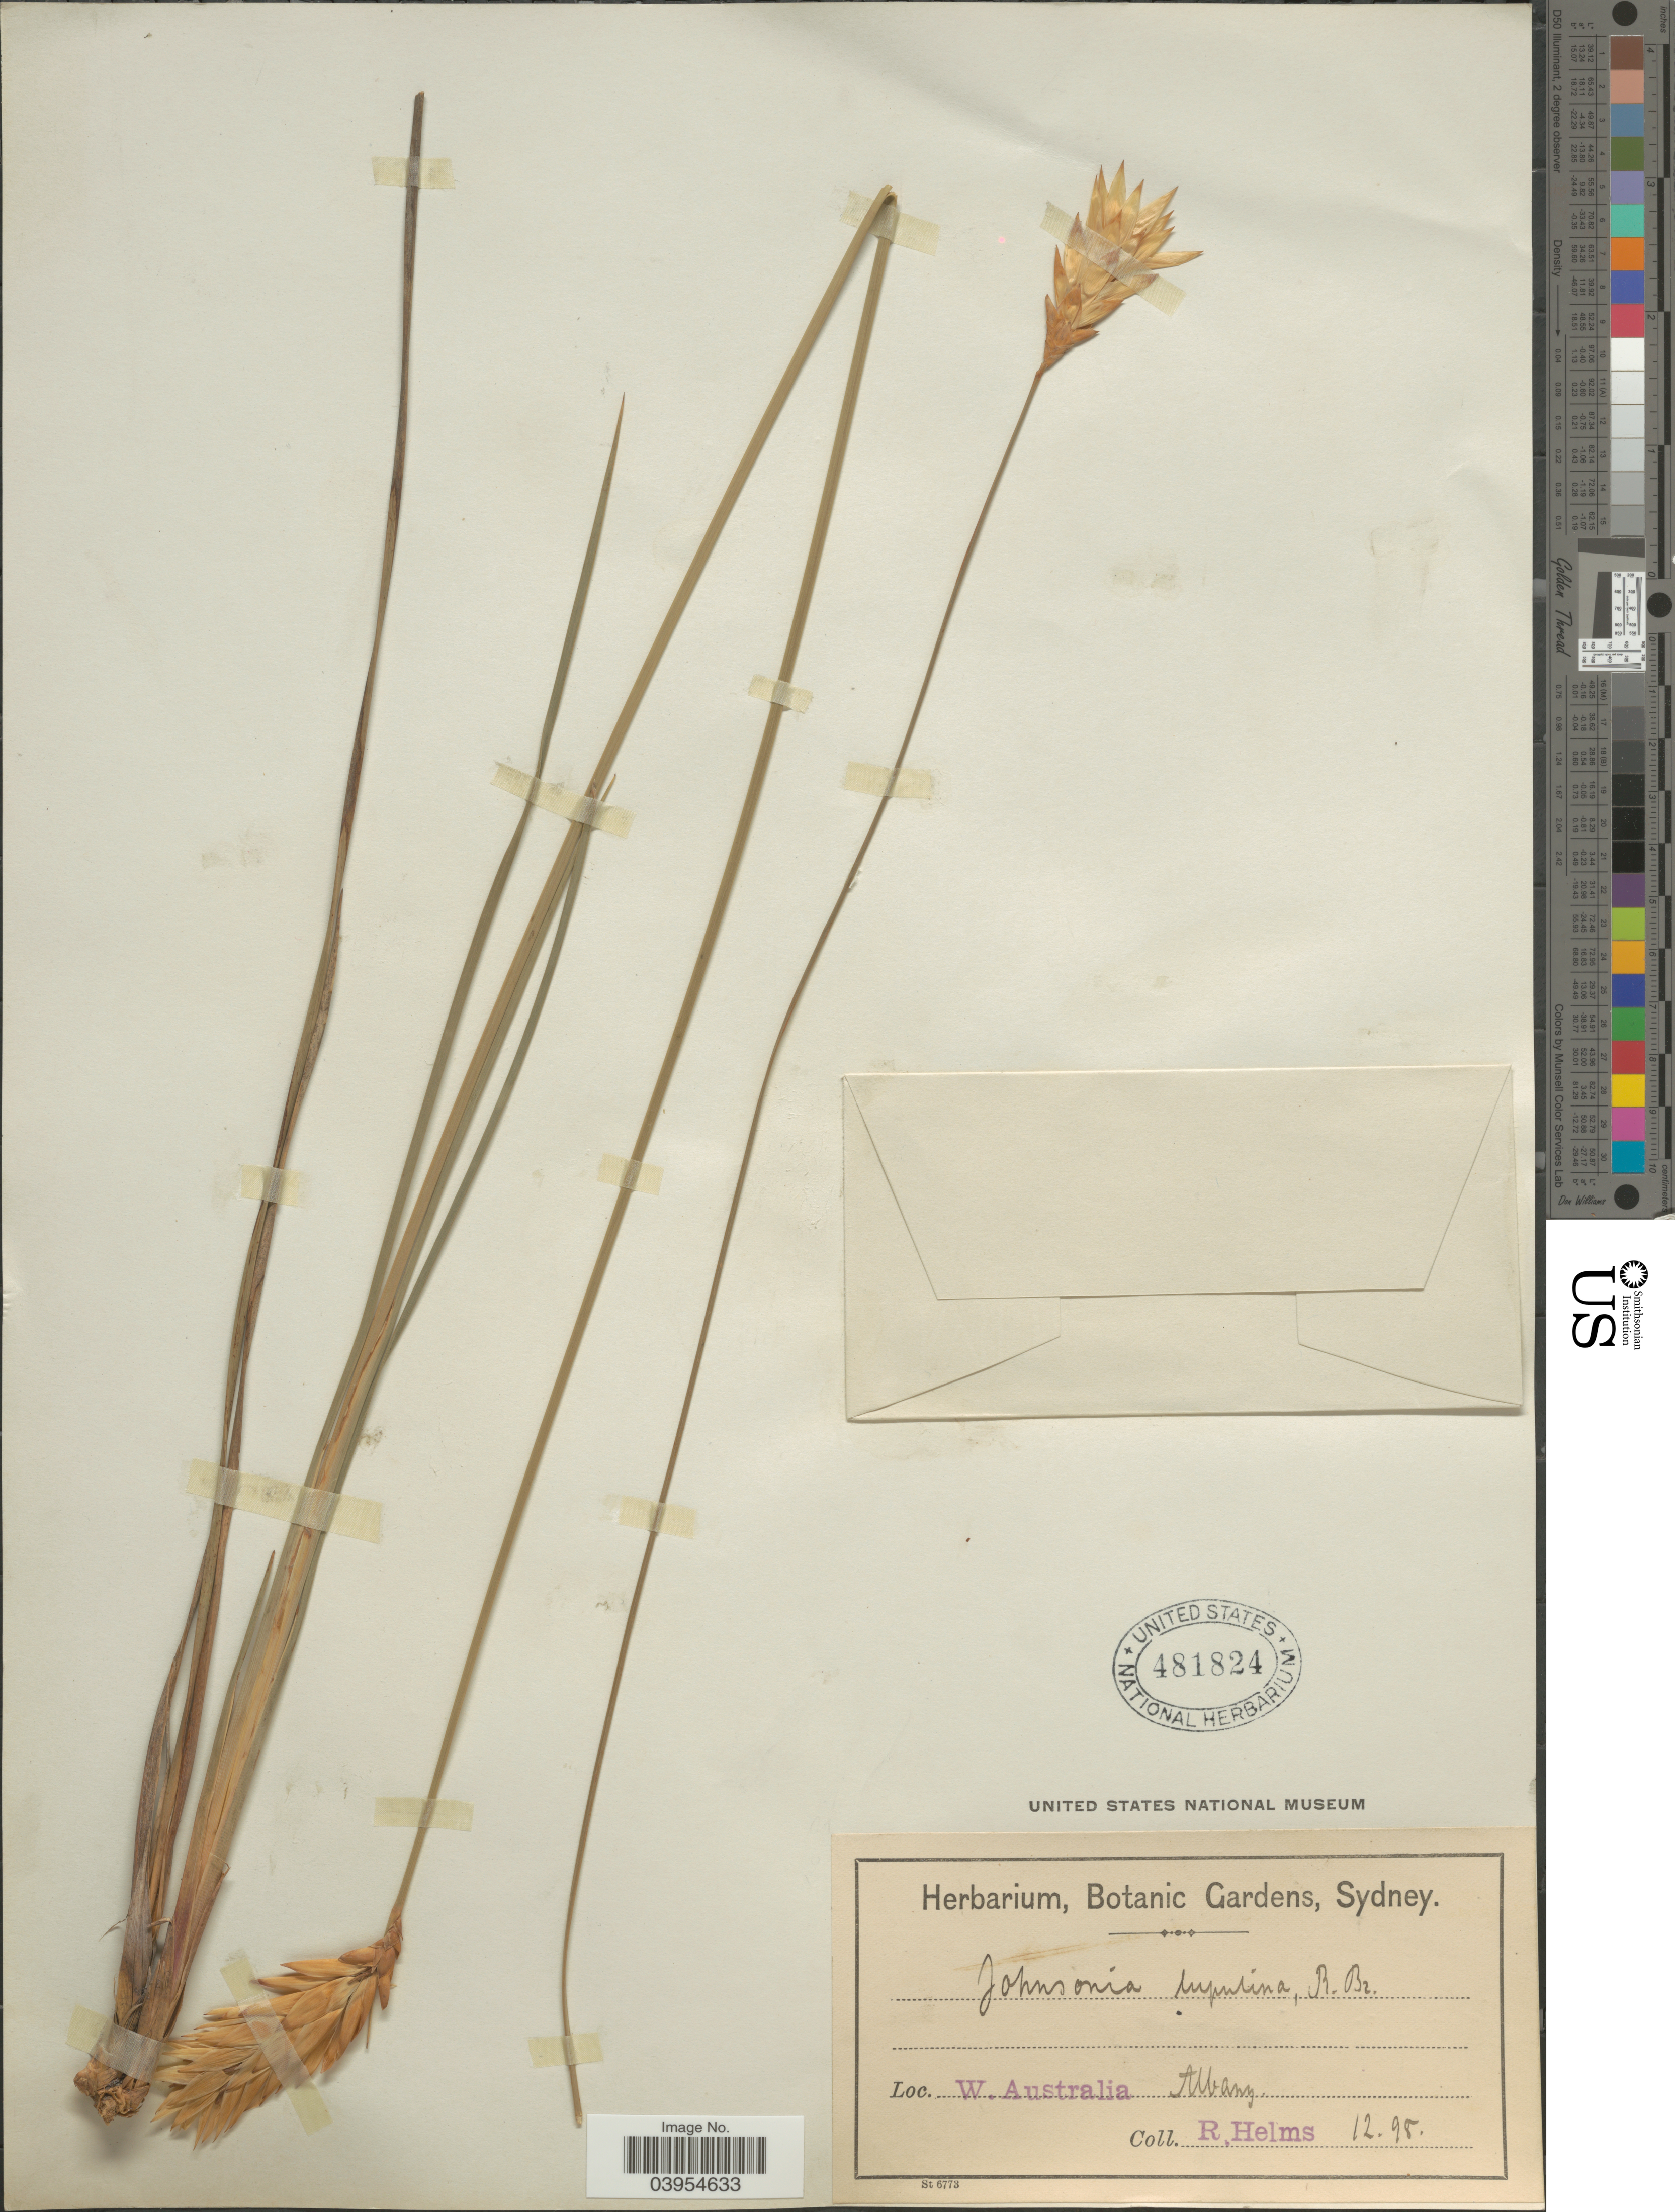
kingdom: Plantae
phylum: Tracheophyta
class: Liliopsida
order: Asparagales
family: Asphodelaceae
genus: Johnsonia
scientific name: Johnsonia lupulina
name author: R. Br.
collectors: R. Helms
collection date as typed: Transcribed d/m/y: /12/98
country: Australia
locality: W. Australia. Albany.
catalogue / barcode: US 481824